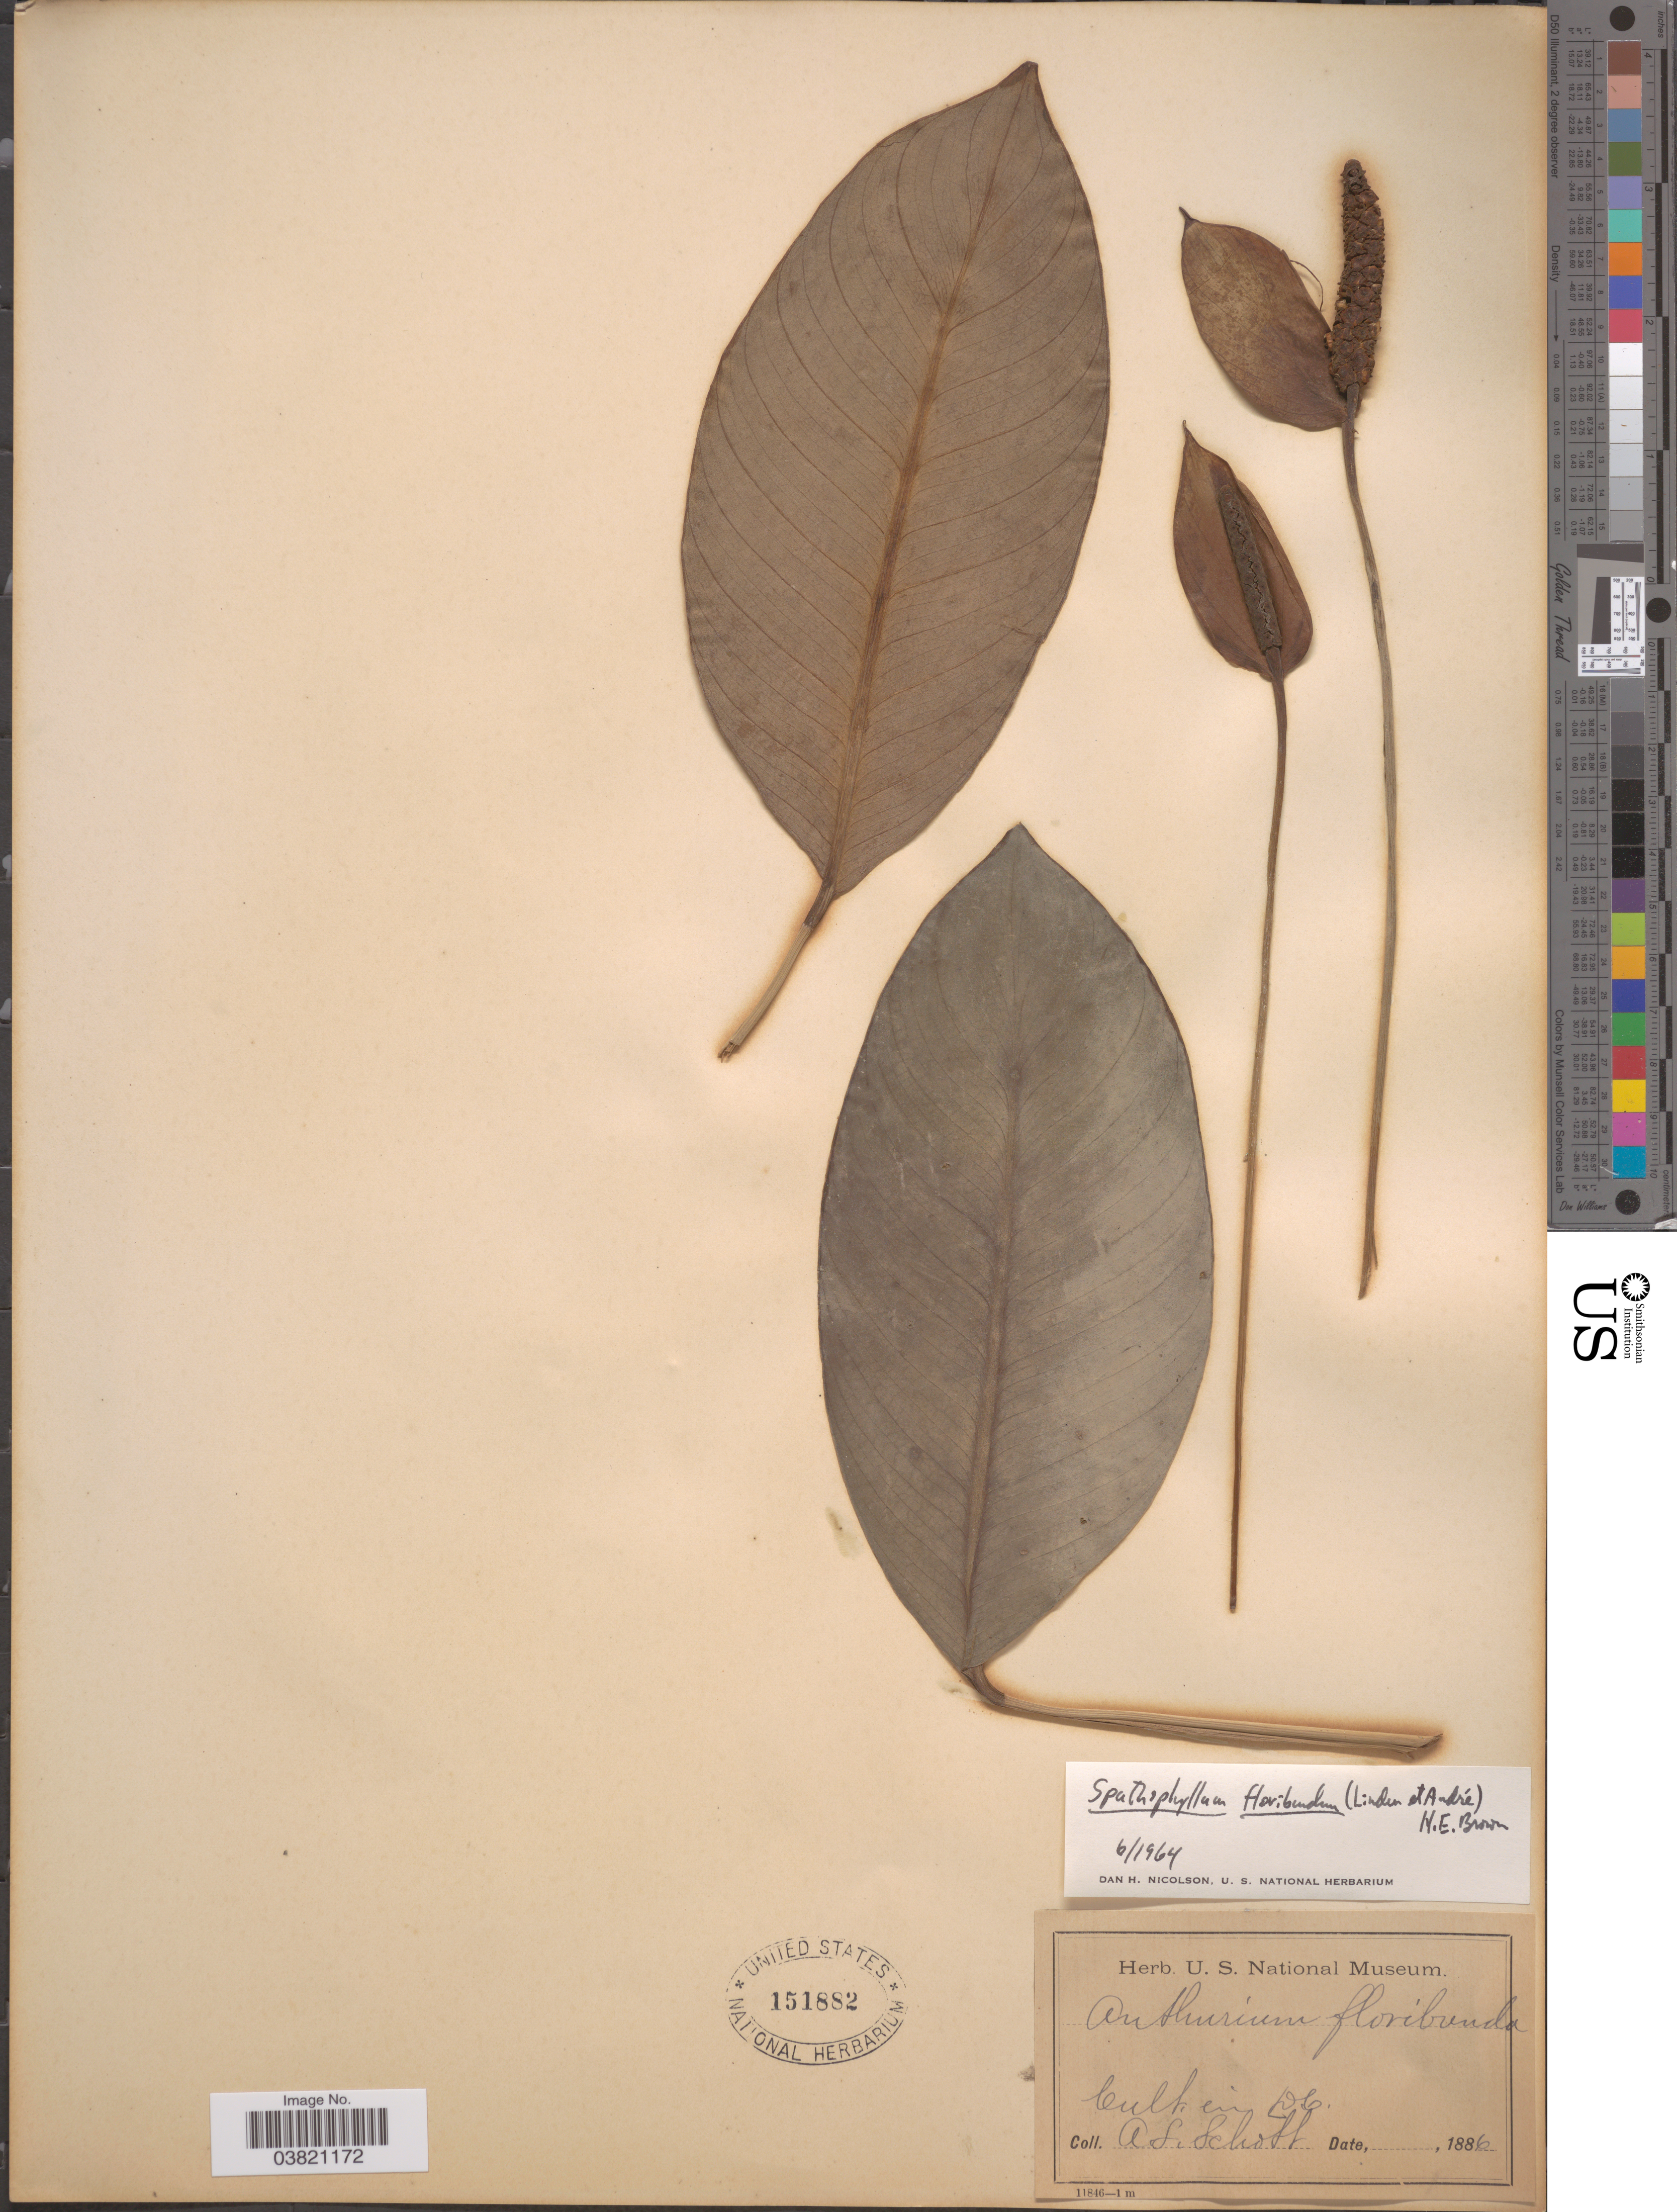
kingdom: Plantae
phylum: Tracheophyta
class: Liliopsida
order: Alismatales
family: Araceae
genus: Spathiphyllum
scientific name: Spathiphyllum floribundum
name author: (André) N.E. Br.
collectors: A. S. Schott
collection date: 1886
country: United States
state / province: District of Columbia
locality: Cult in DC.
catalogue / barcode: US 151882